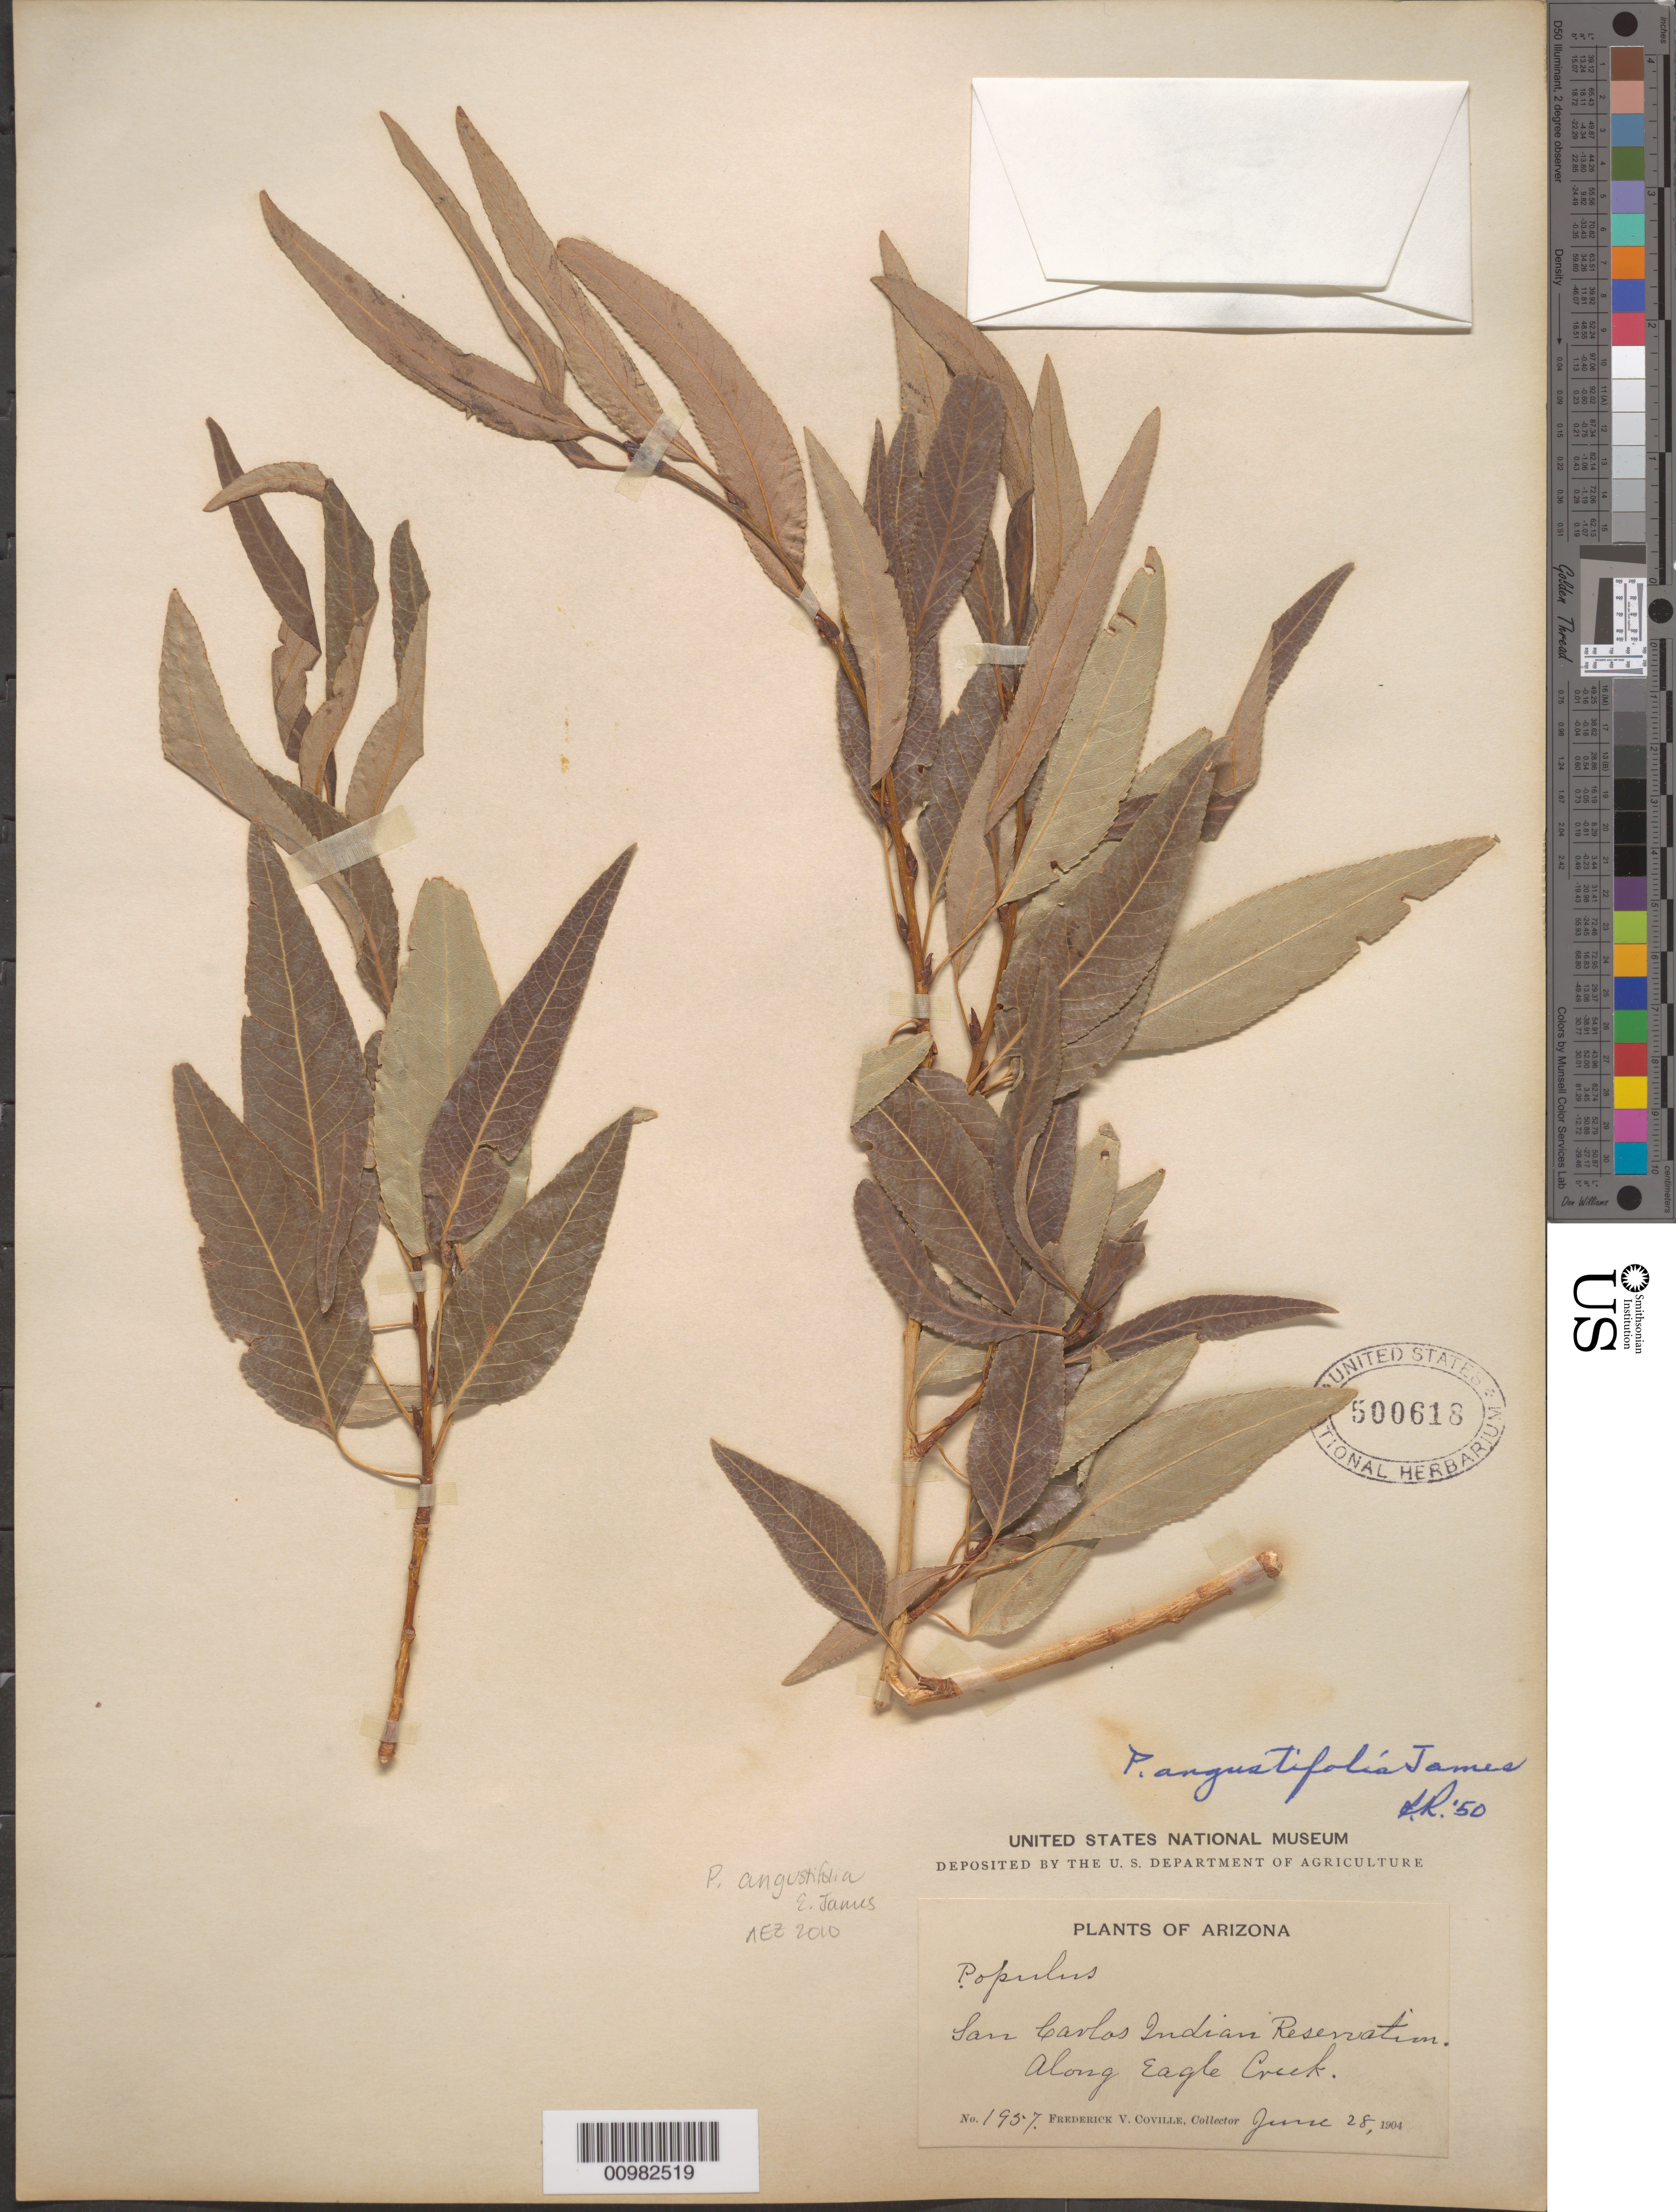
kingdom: Plantae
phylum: Tracheophyta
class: Magnoliopsida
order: Malpighiales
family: Salicaceae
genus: Populus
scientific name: Populus angustifolia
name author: E. James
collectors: F. V. Coville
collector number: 1957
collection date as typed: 28 Jun 1904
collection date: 1904-06-28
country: United States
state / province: Arizona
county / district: Graham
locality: San Carlos Indian Reservation along Eagle Creek.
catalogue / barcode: US 500618